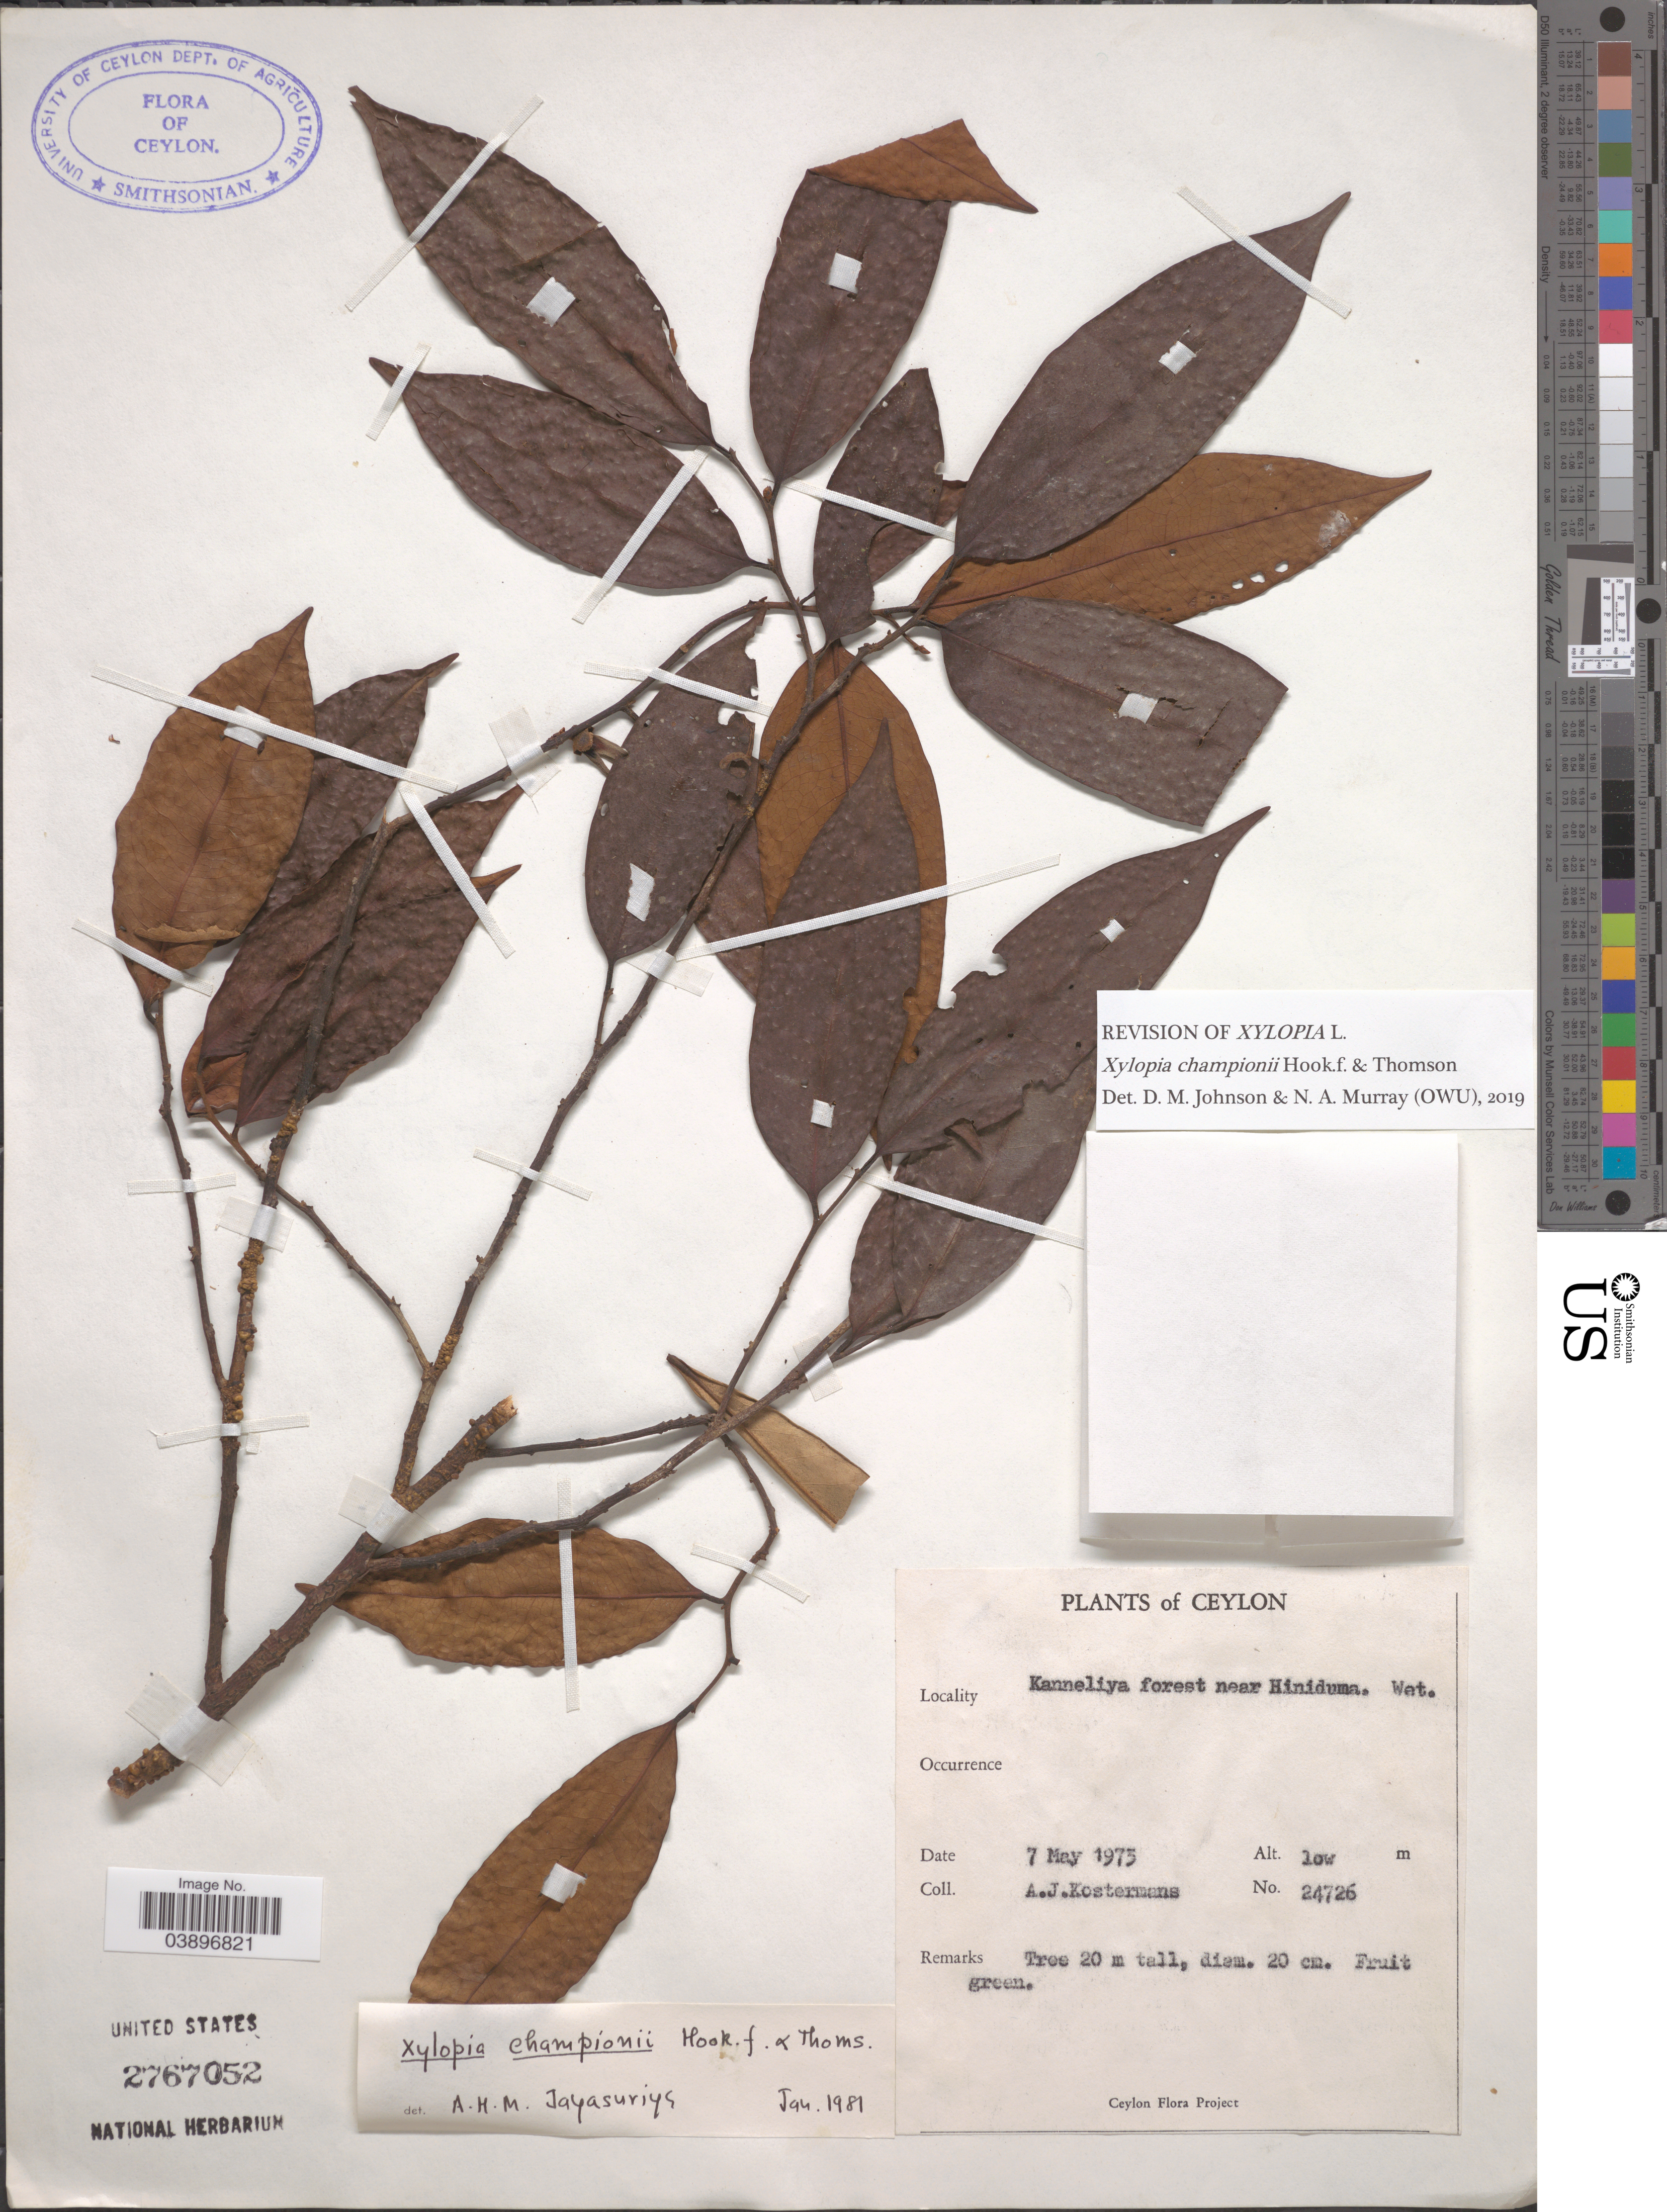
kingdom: Plantae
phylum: Tracheophyta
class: Magnoliopsida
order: Magnoliales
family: Annonaceae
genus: Xylopia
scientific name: Xylopia championii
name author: Hook. f. & Thomson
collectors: A. J. G. Kostermans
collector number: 24726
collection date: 1975-05-07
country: Sri Lanka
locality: Ceylon. Kanneliya forest near Hiniduma.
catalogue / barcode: US 2767052